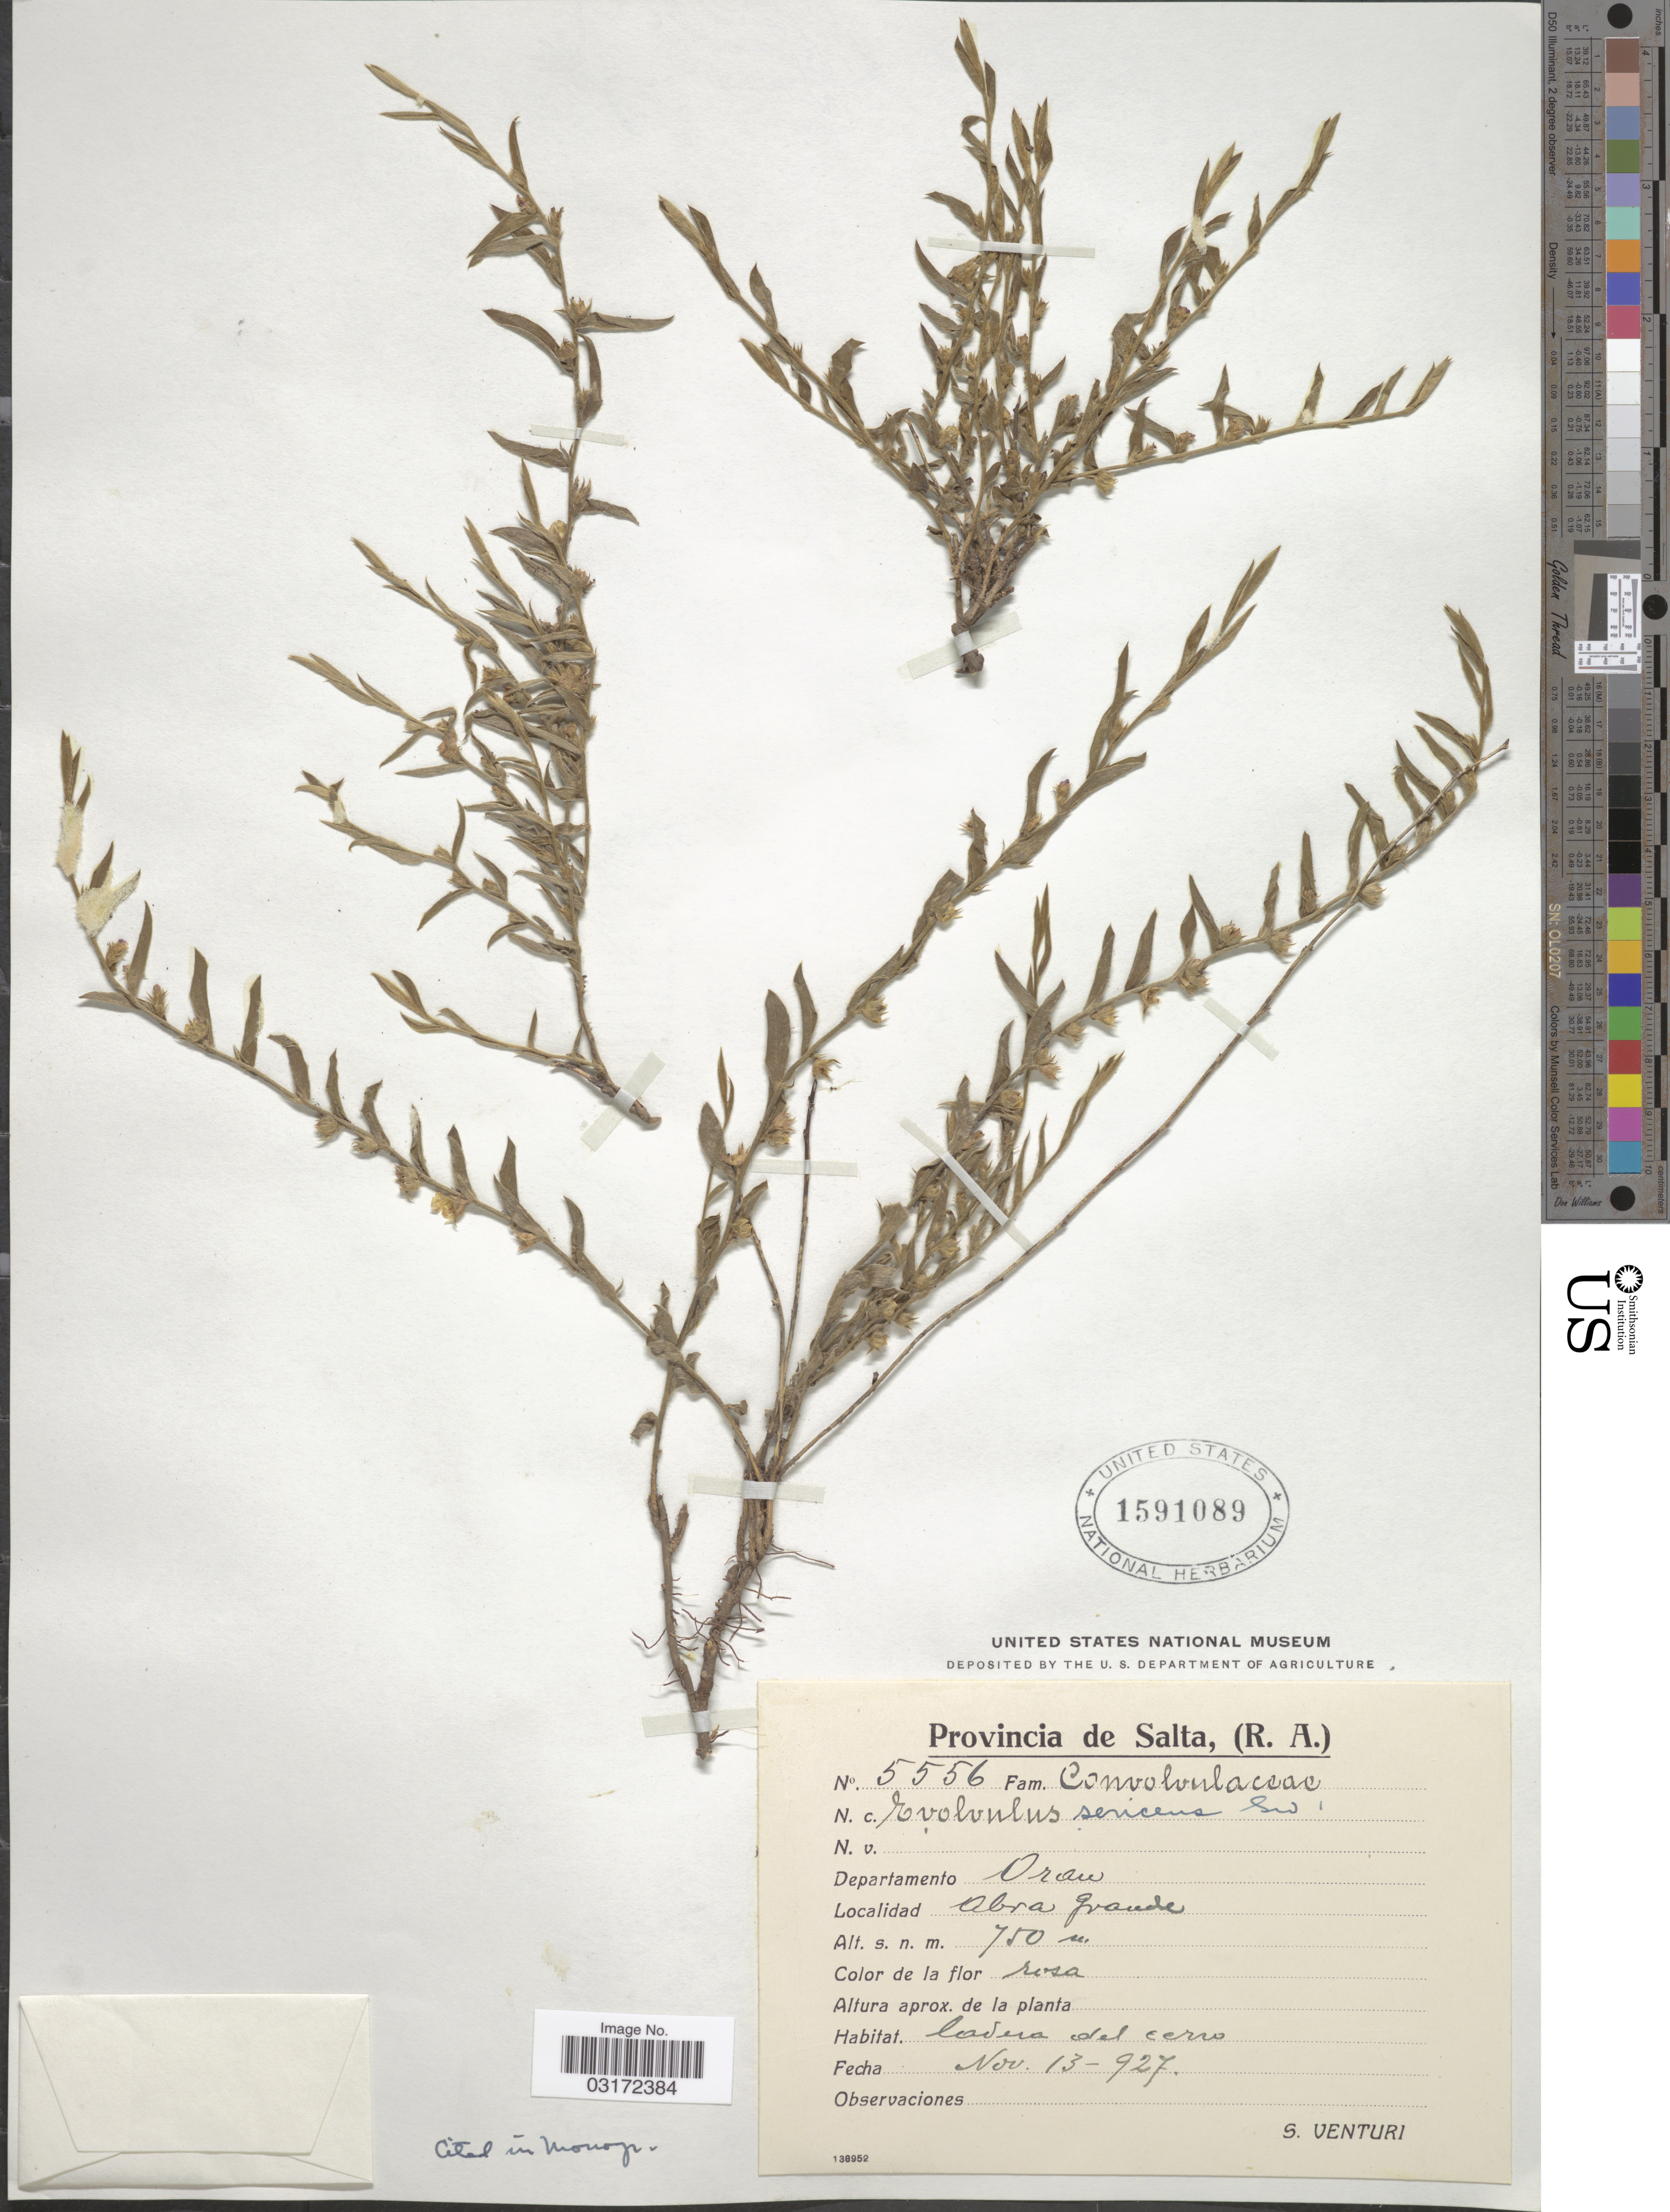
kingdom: Plantae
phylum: Tracheophyta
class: Magnoliopsida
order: Solanales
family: Convolvulaceae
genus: Evolvulus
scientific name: Evolvulus sericeus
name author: Sw.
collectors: S. Venturi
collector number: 5556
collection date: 1927-11-13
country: Argentina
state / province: Salta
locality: Departamento Oran, Abra Grande.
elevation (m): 750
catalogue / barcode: US 1591089